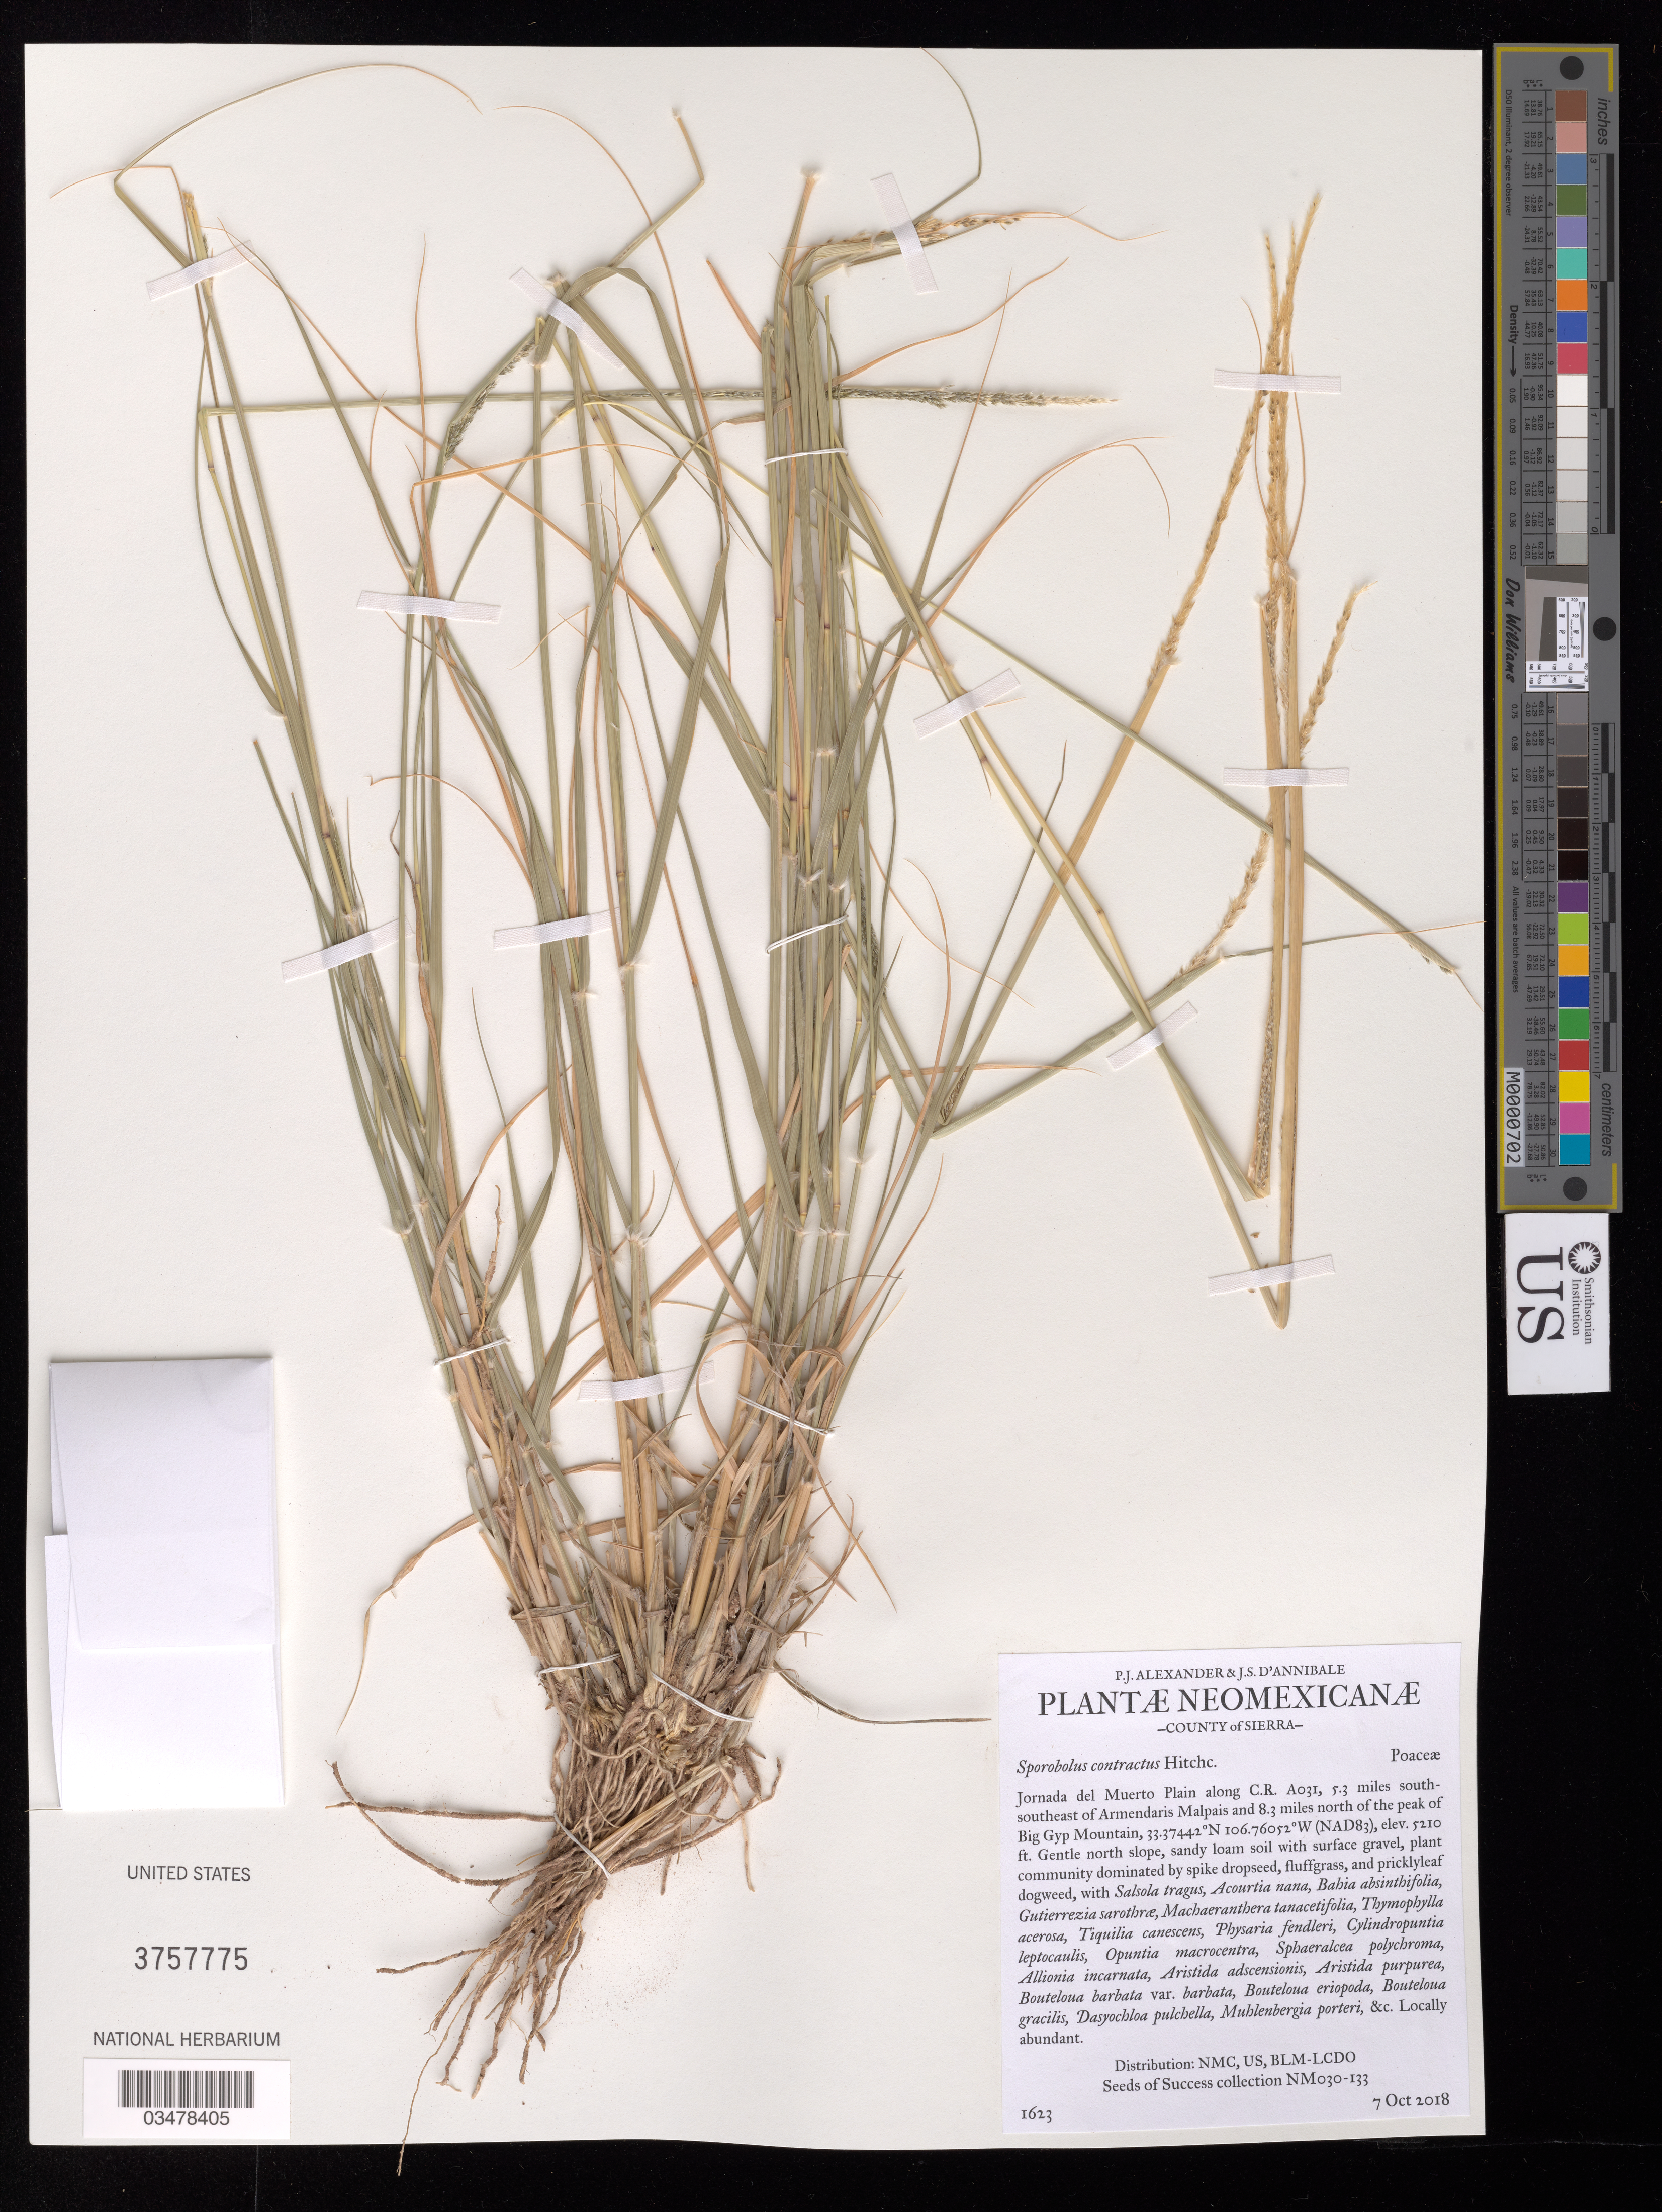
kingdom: Plantae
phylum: Tracheophyta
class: Liliopsida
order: Poales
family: Poaceae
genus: Sporobolus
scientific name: Sporobolus contractus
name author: Hitchc.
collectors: P. Alexander & J. D'Annibale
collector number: NM030-133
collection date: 2018-10-07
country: United States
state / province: New Mexico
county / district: Sierra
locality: Allotment 16017. Jordana del Muerto Plain along CR A031, 35. mi.SSE of Armendaris Malpais and 8.3 mi. N of peak of Big Gyp Mtn.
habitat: Ecological site: R042XB010NM, Gravelly. With Salsola tragus, Acourtia nana, Physaria fendleri, etc.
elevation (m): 1588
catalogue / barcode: US 3757775